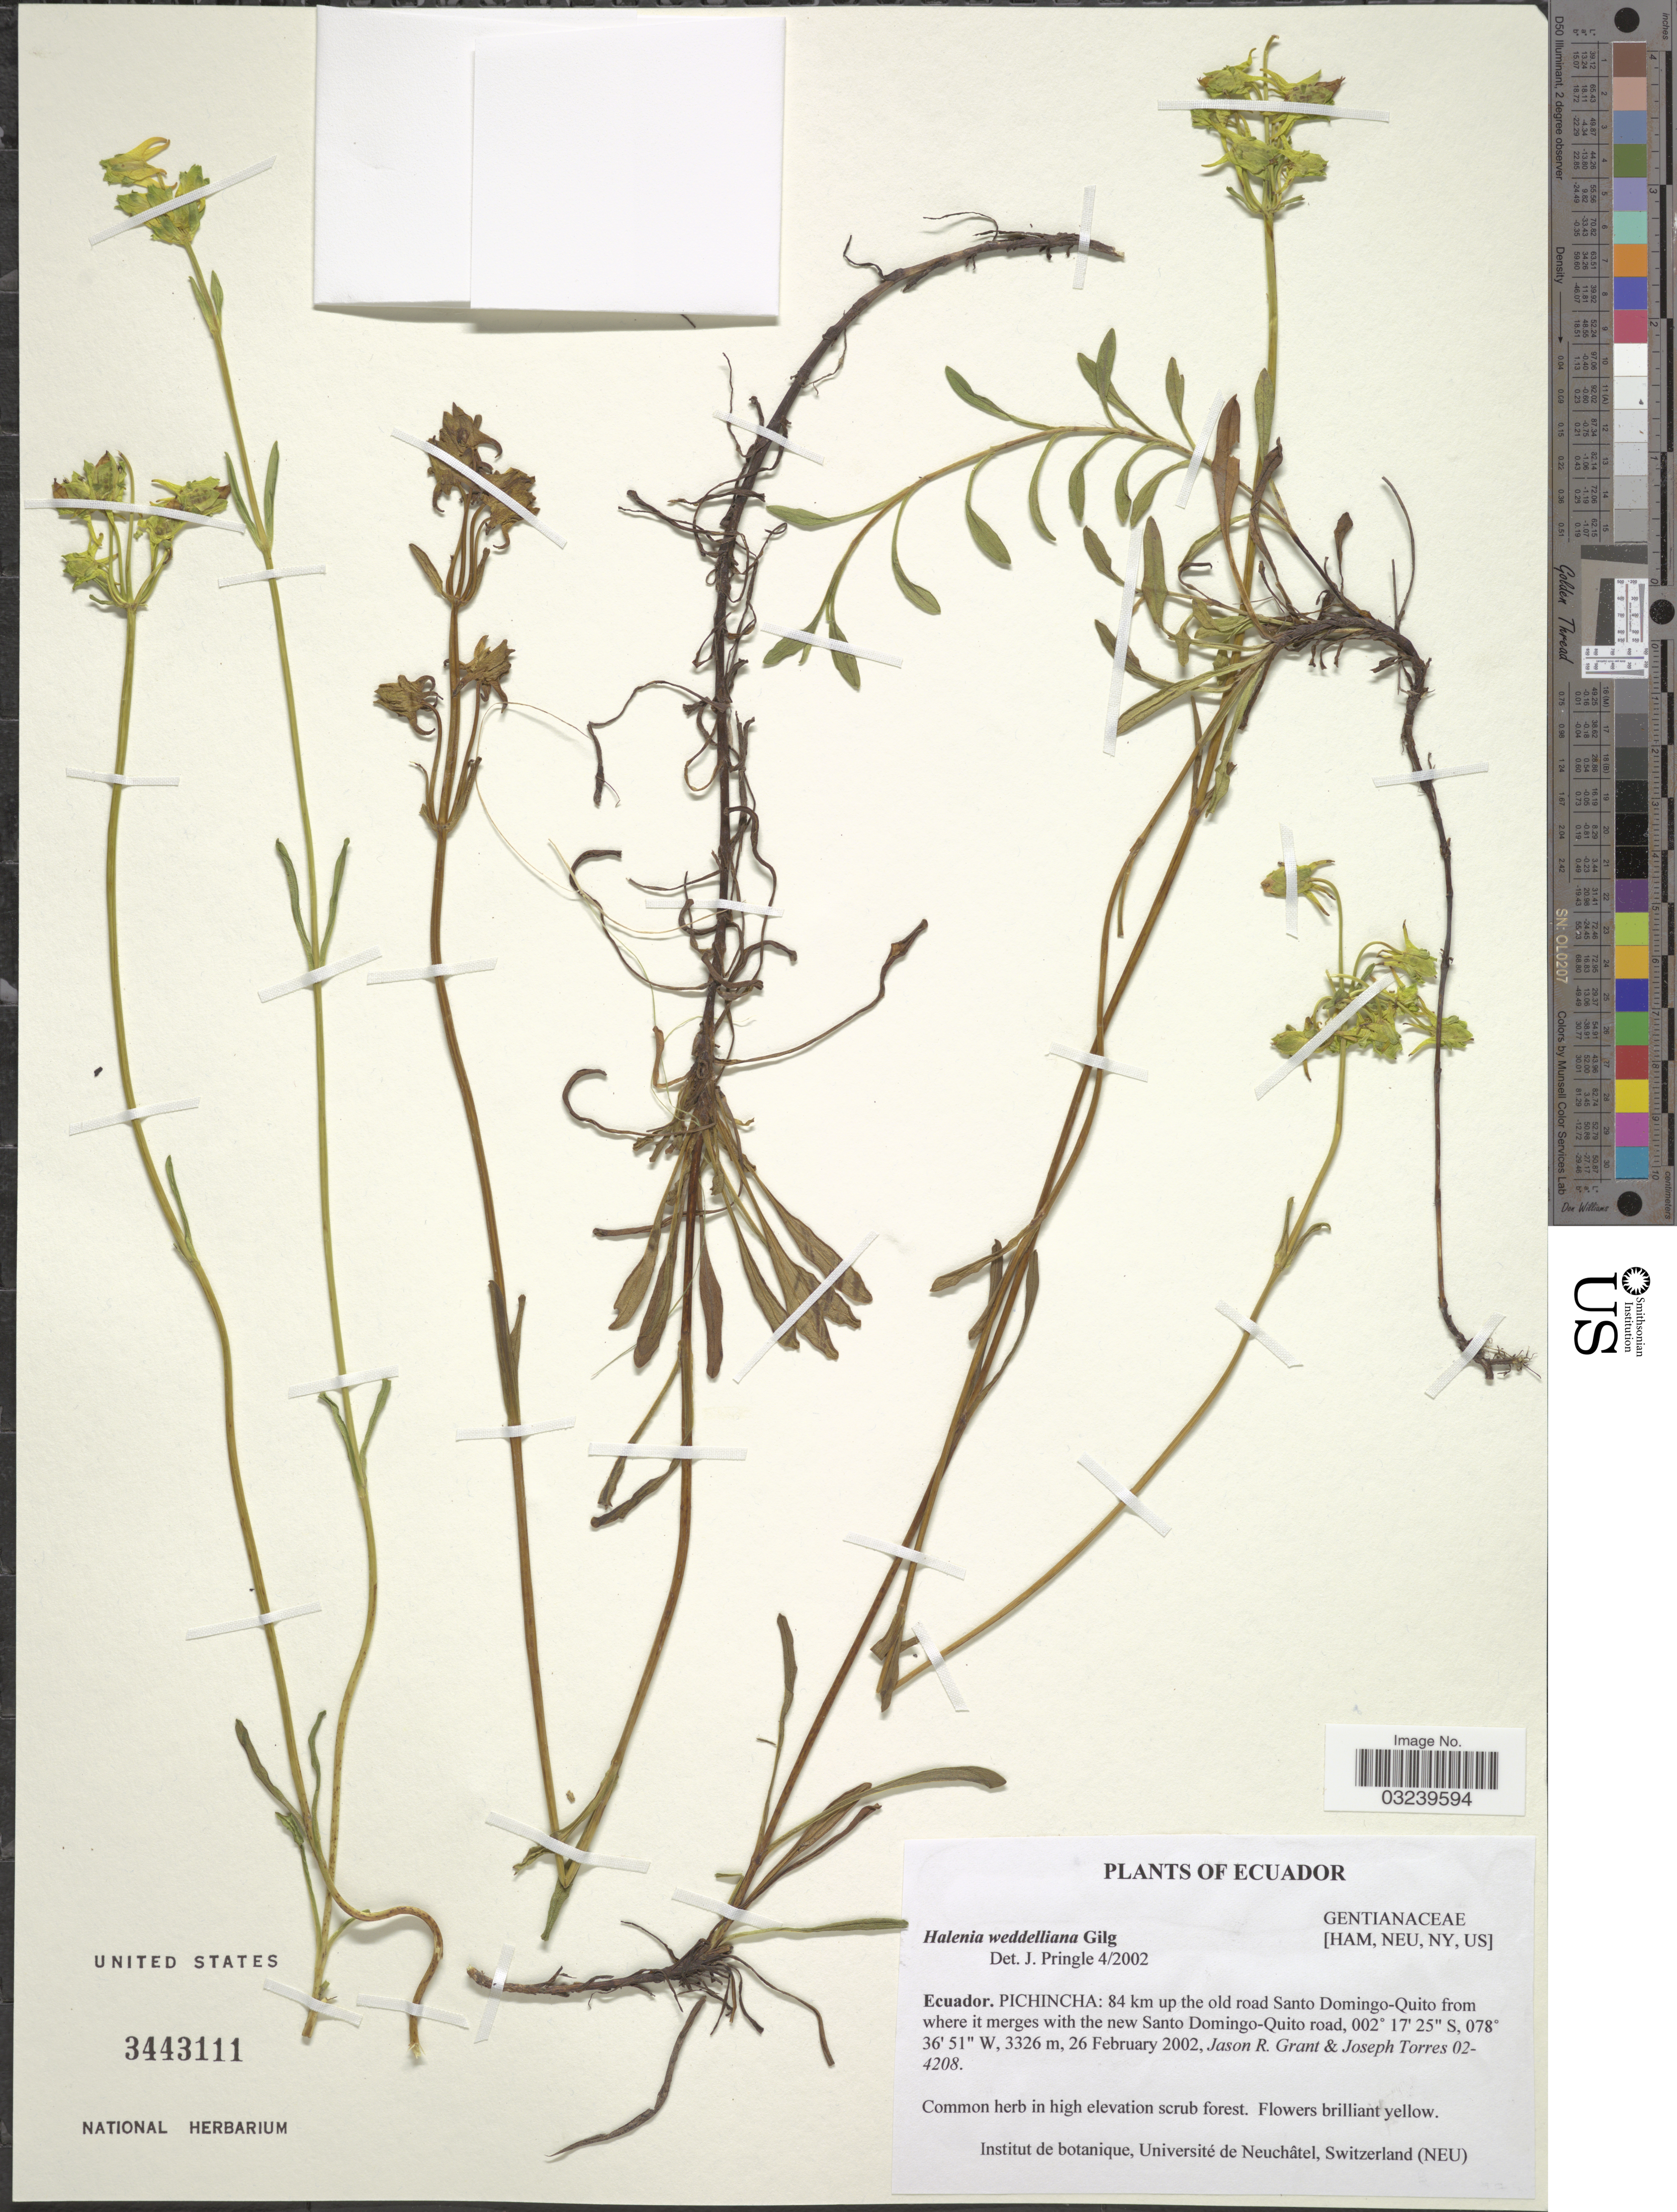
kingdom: Plantae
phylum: Tracheophyta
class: Magnoliopsida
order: Gentianales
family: Gentianaceae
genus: Halenia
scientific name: Halenia weddelliana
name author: Gilg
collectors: J. Grant & J. Torres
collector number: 02-4208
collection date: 2002-02-26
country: Ecuador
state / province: Pichincha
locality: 84 km up the old road Santo Domingo-Quito from where it merges with the new Santo Domingo-Quito road.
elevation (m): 3326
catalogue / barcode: US 3443111